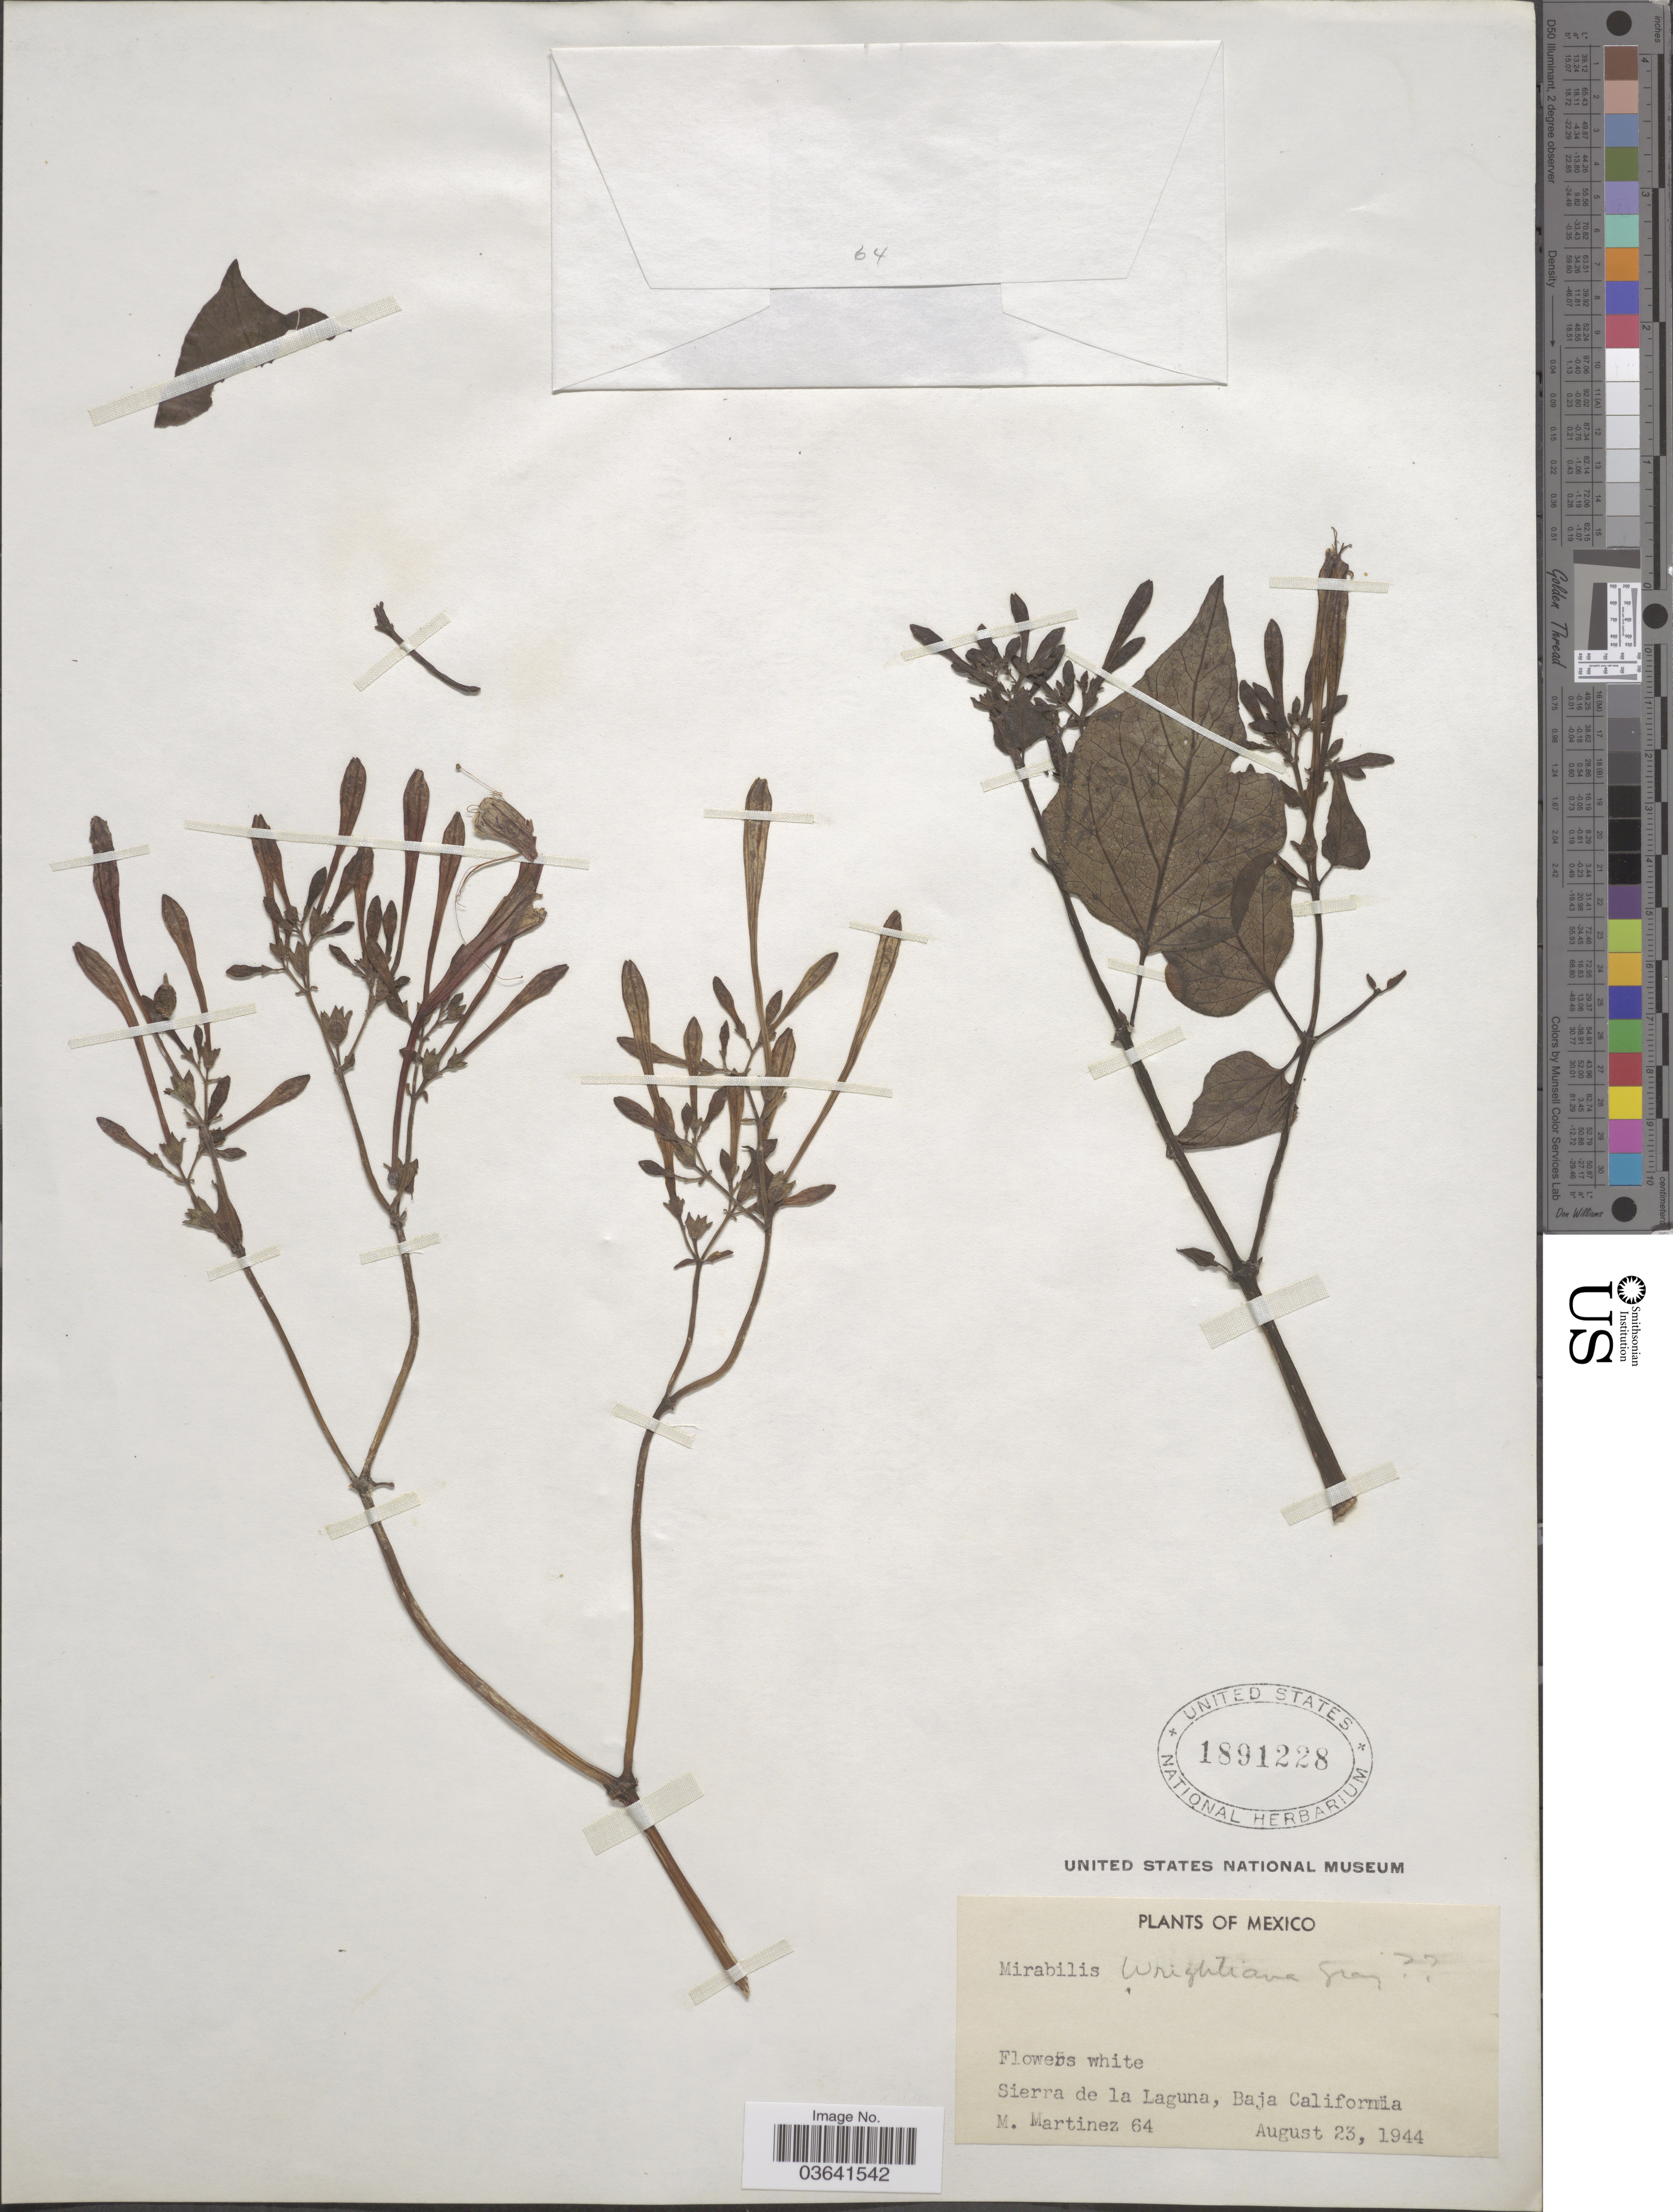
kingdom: Plantae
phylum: Tracheophyta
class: Magnoliopsida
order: Caryophyllales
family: Nyctaginaceae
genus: Mirabilis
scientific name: Mirabilis wrightiana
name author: A. Gray & Britton ex Kearney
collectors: M. Martínez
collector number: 64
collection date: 1944-08-23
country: Mexico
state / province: Baja California Sur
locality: Sierra de la Laguna.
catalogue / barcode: US 1891228